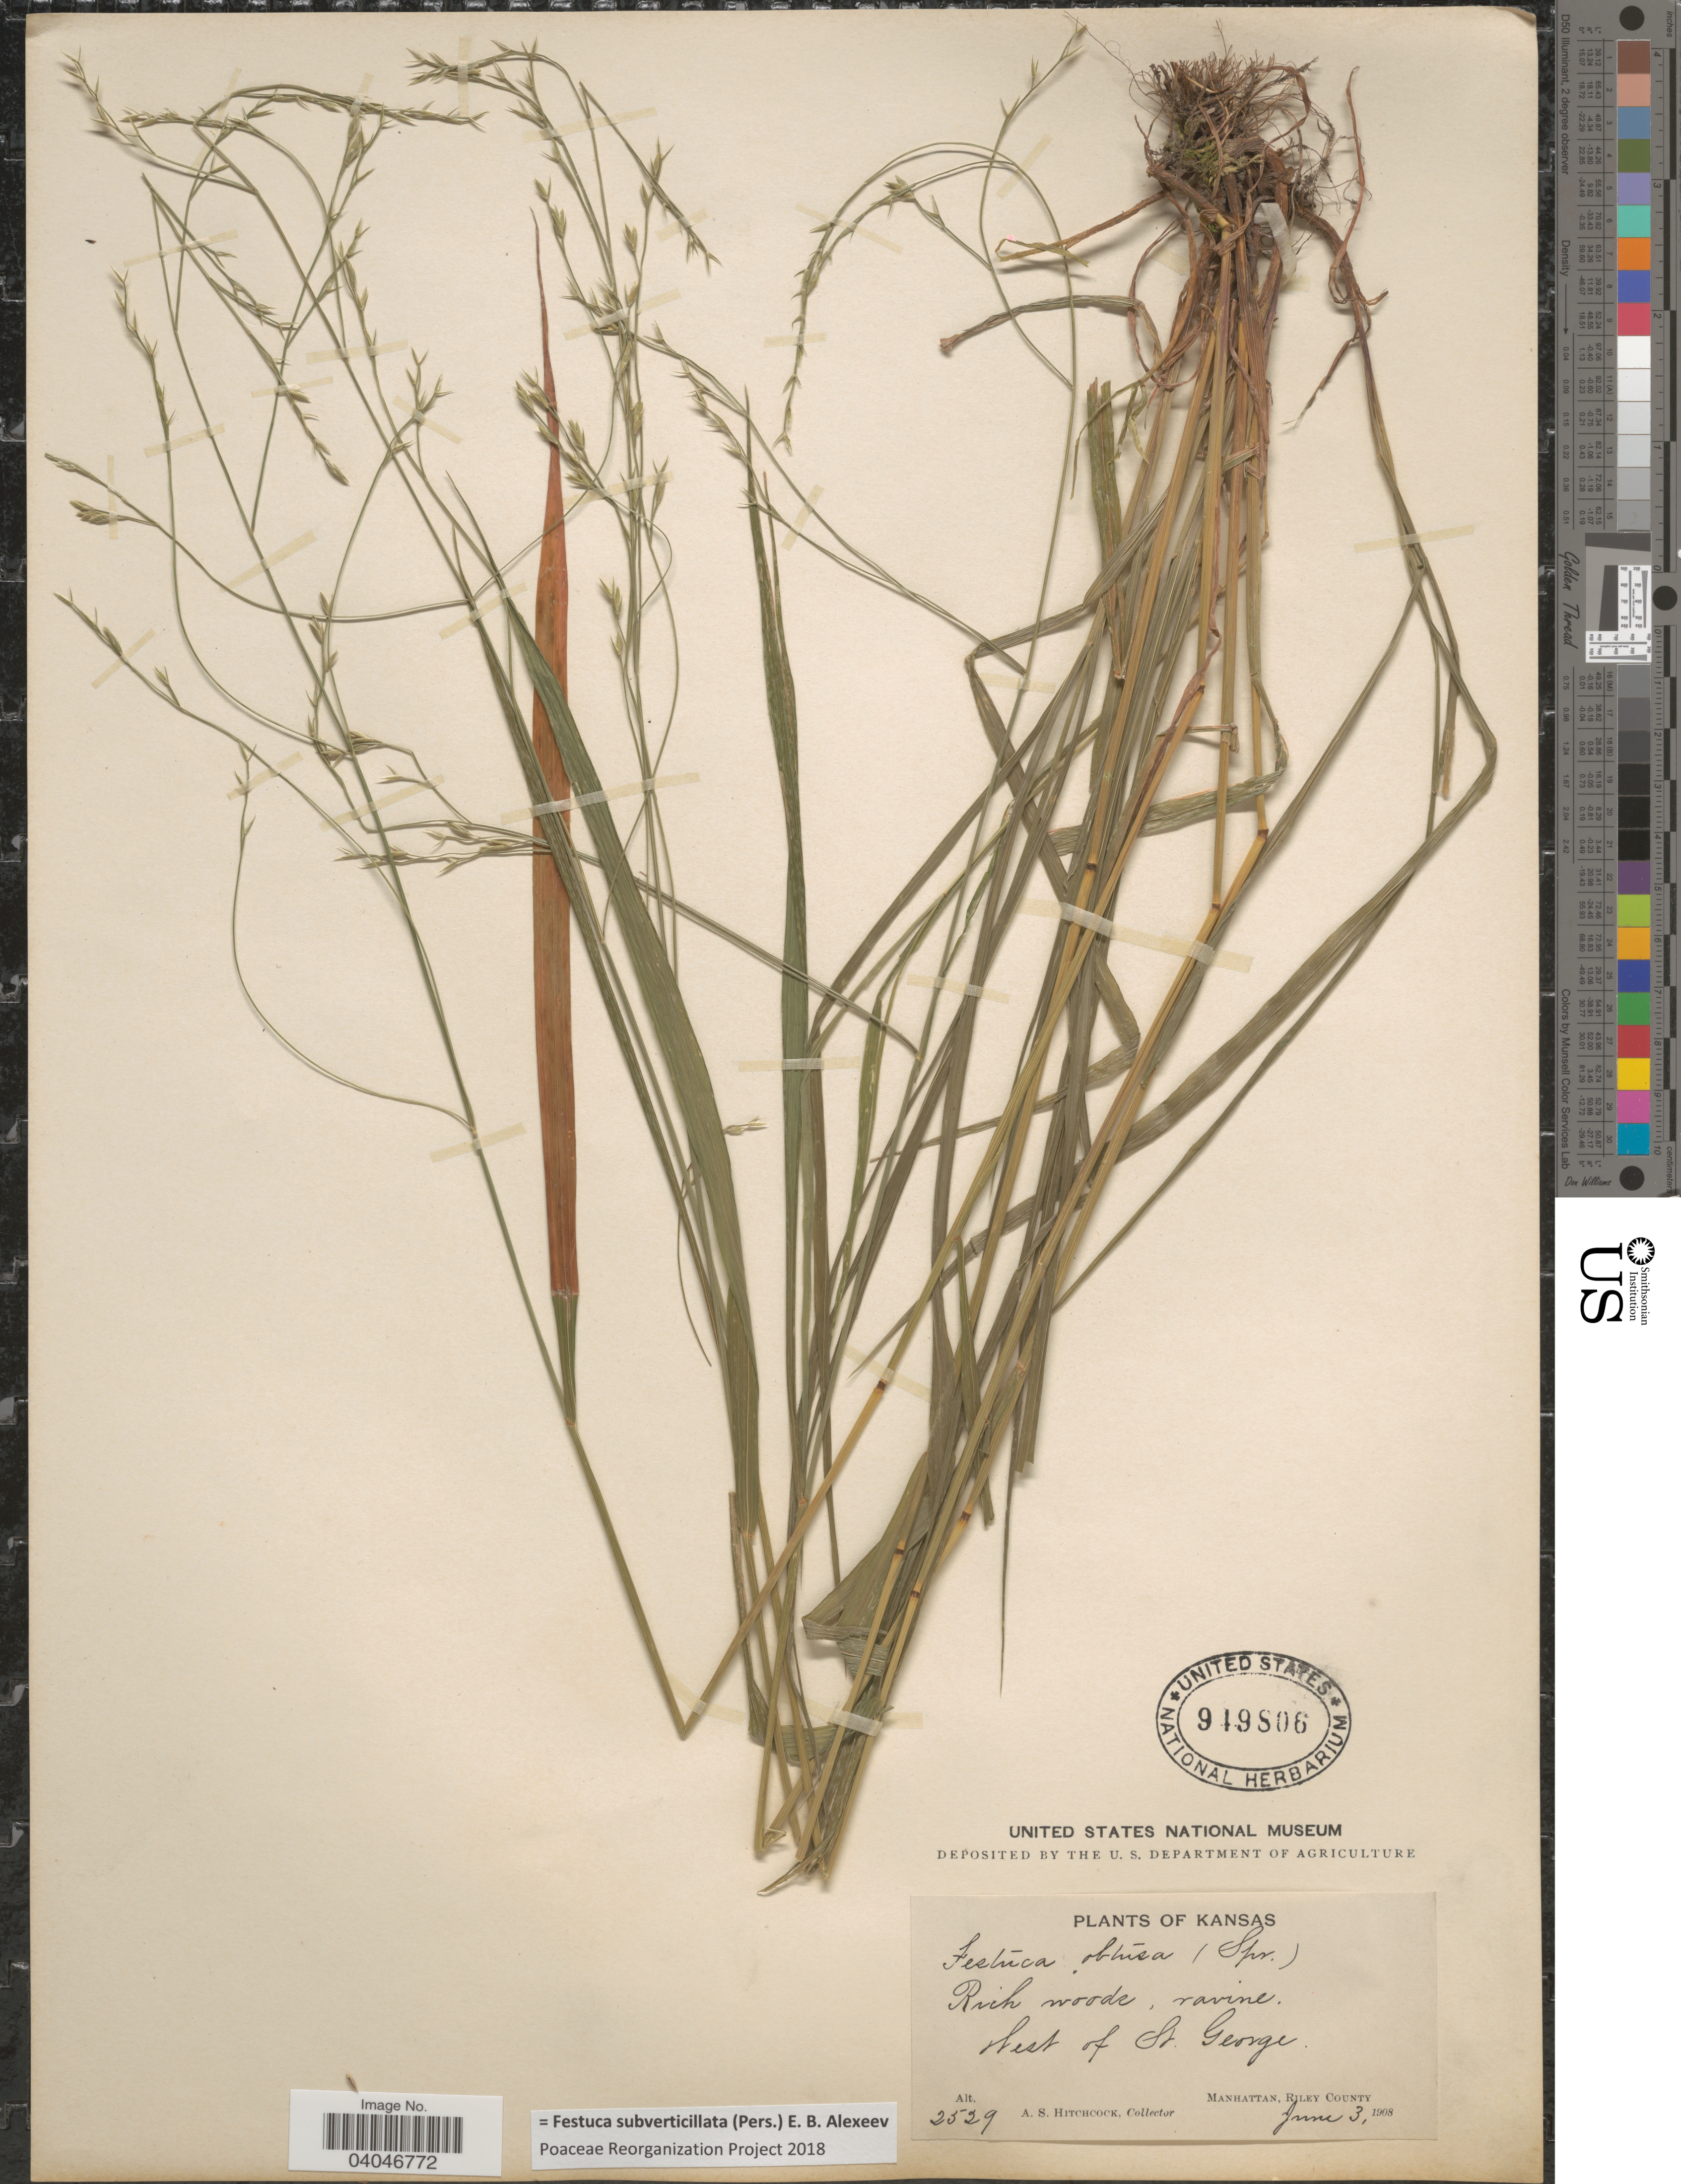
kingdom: Plantae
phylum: Tracheophyta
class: Liliopsida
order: Poales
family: Poaceae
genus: Festuca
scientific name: Festuca subverticillata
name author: (Pers.) E.B. Alexeev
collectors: A. S. Hitchcock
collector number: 2529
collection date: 1908-06-03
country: United States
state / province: Kansas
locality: West of St. George. Manhattan, Riley County.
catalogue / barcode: US 949806